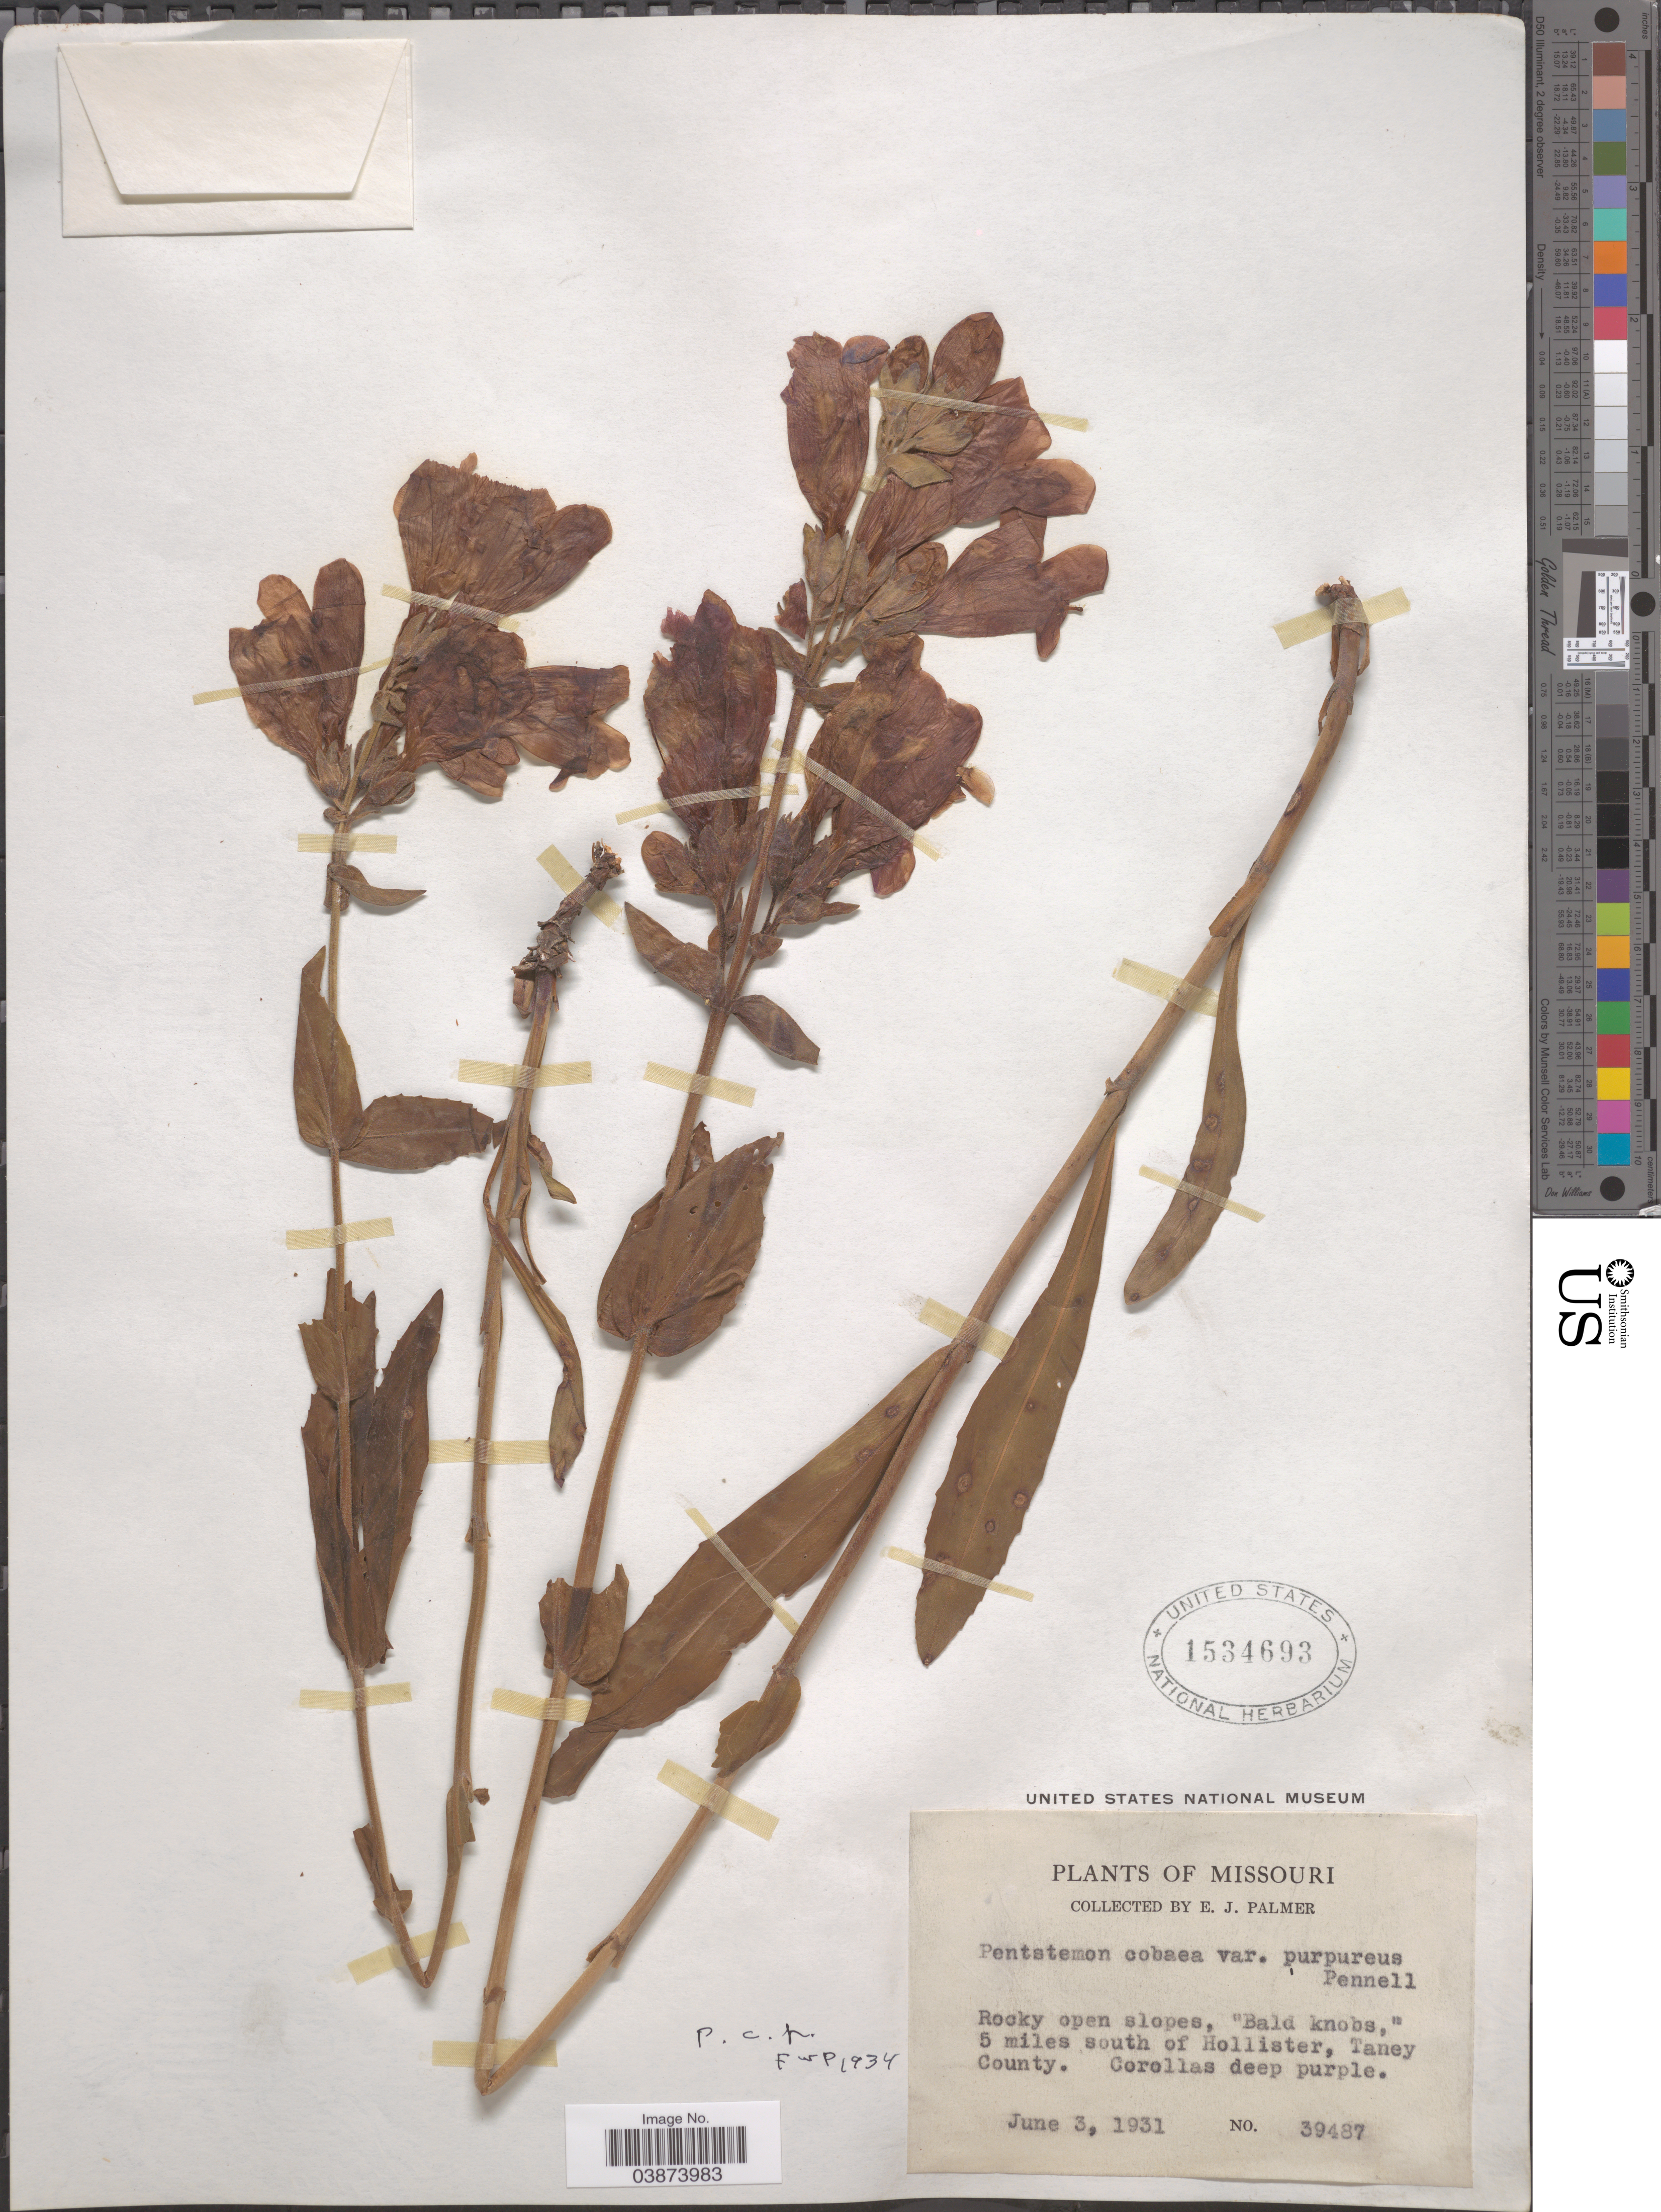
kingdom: Plantae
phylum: Tracheophyta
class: Magnoliopsida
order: Lamiales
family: Plantaginaceae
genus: Penstemon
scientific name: Penstemon cobaea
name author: (Nutt.)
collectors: E. J. Palmer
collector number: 39487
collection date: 1931-06-03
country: United States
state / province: Missouri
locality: Rocky open slopes, "Bald knobs," 5 miles south of Hollister, Taney County.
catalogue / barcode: US 1534693